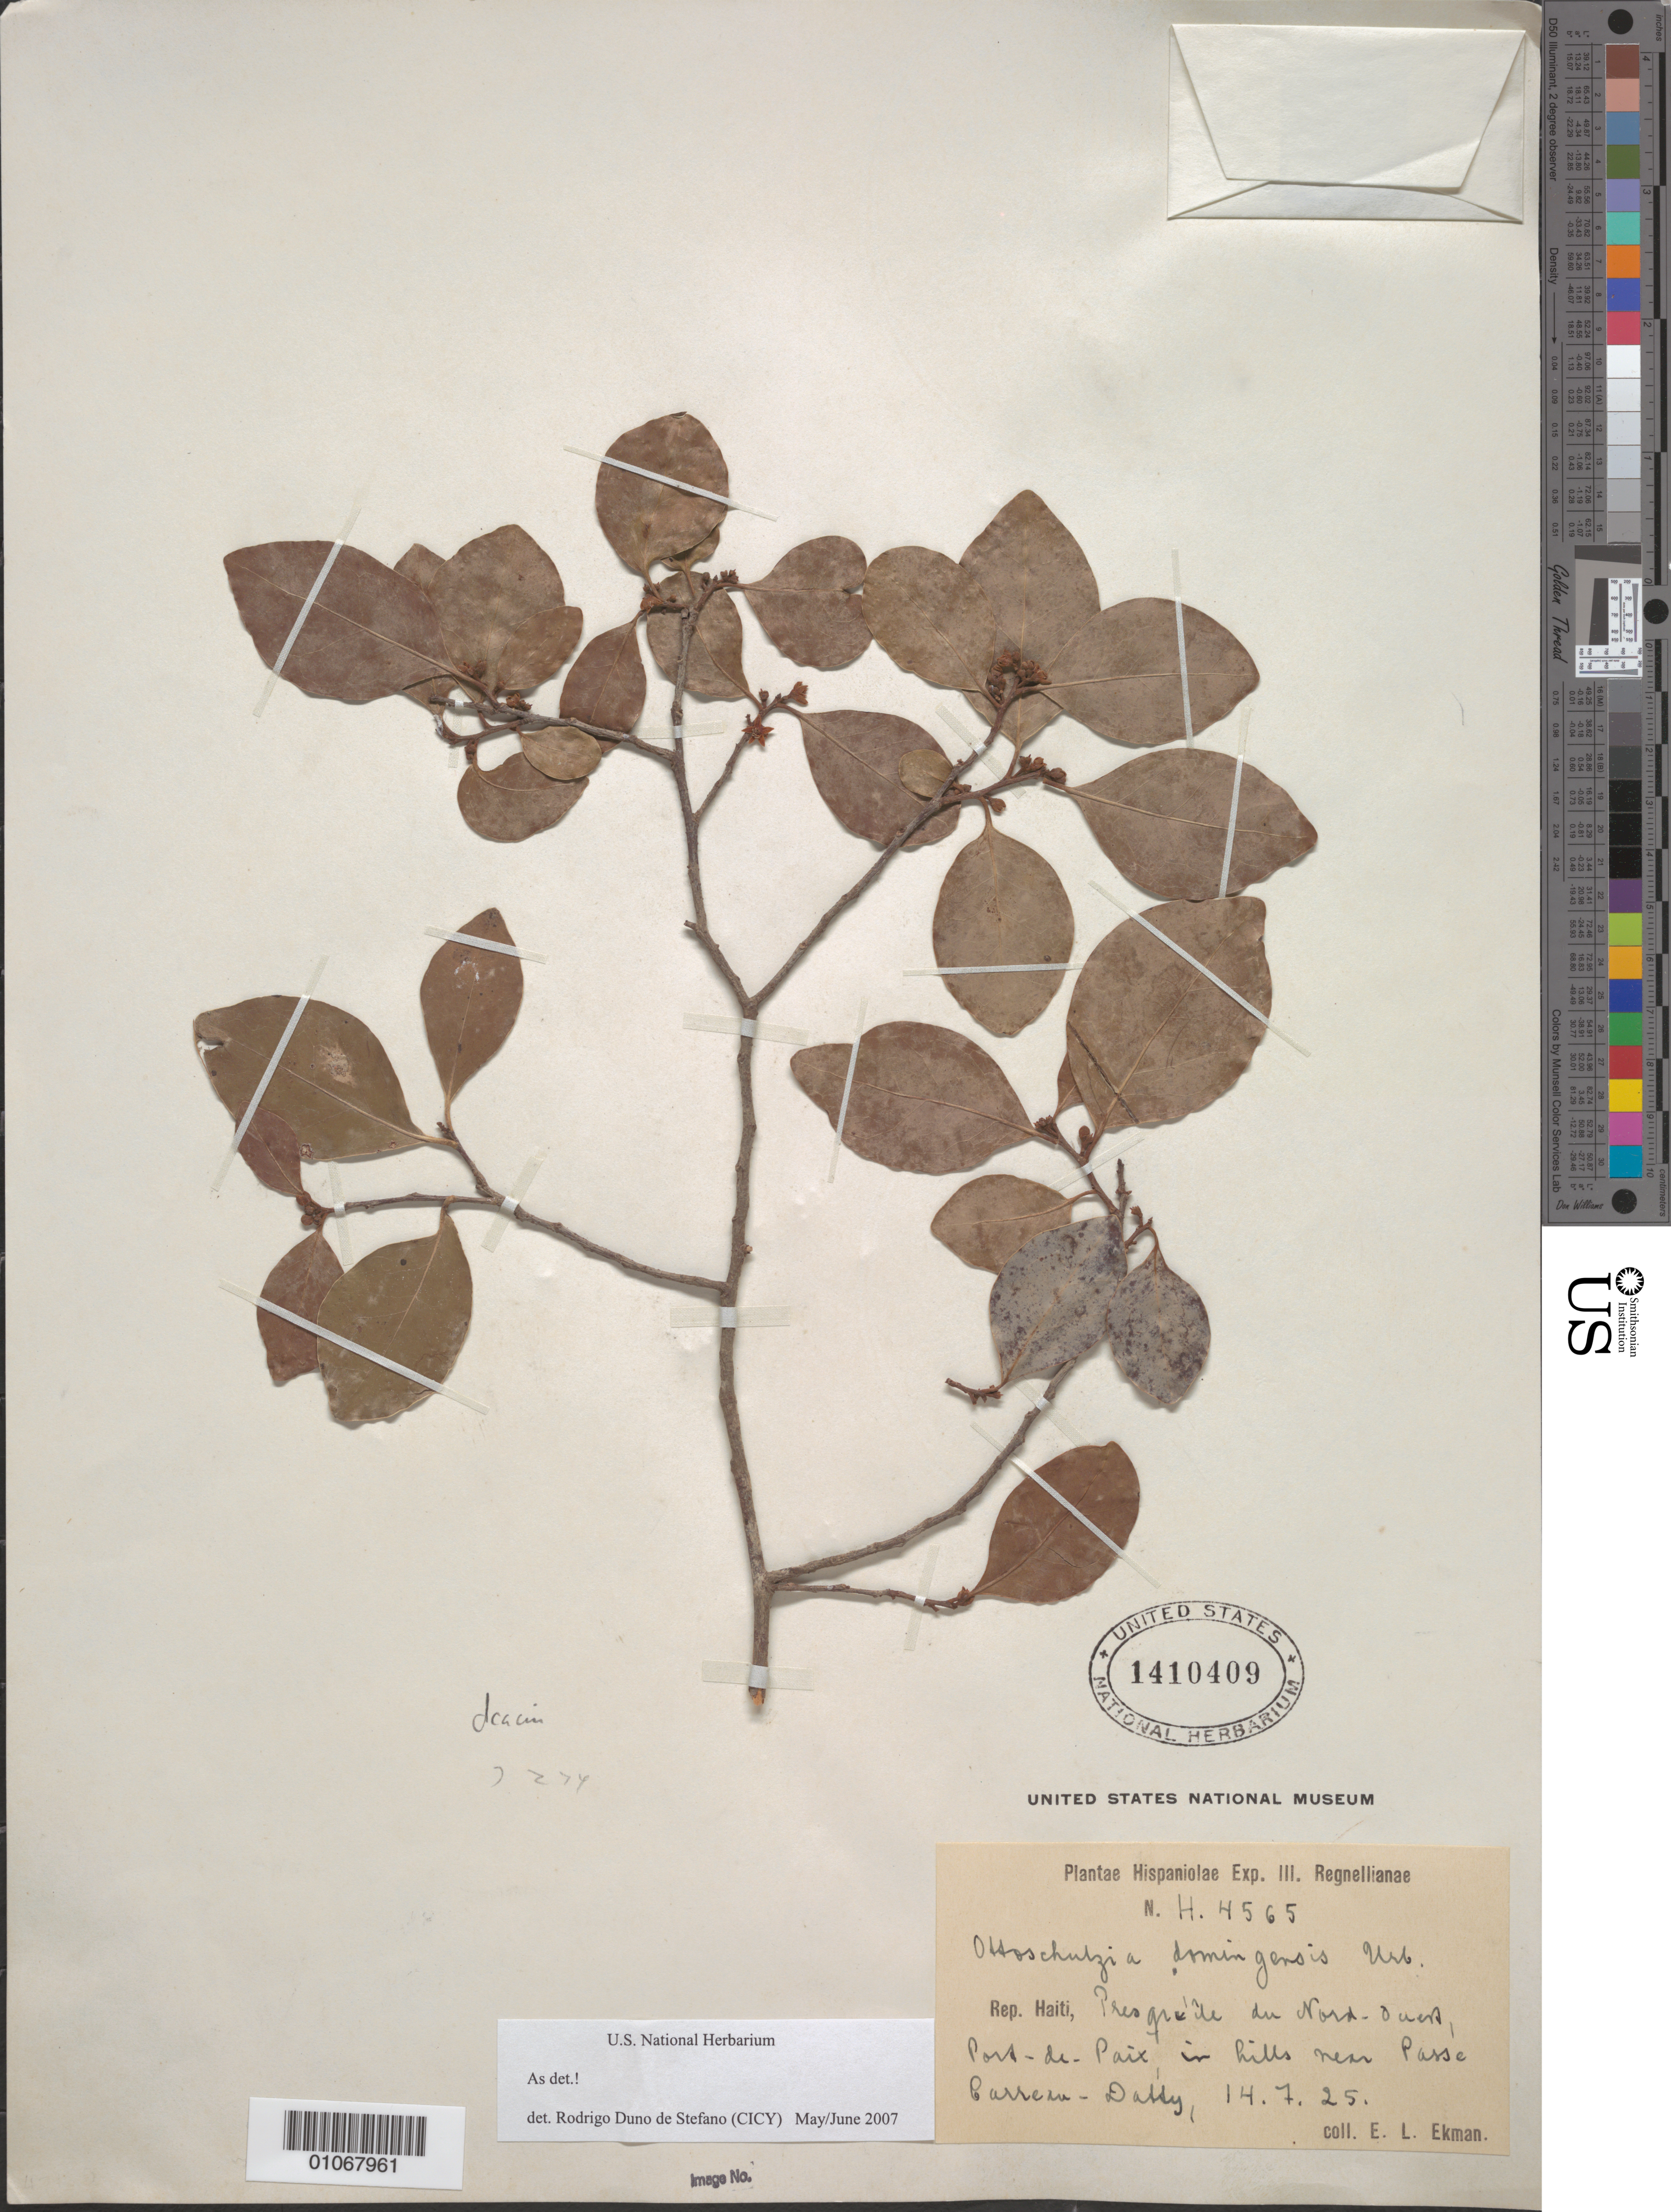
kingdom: Plantae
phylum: Tracheophyta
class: Magnoliopsida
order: Metteniusales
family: Metteniusaceae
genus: Ottoschulzia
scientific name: Ottoschulzia domingensis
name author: Urb.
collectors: E. L. Ekman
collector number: H 4565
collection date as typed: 14 Jul 1925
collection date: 1925-07-14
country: Haiti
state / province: Nord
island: Hispaniola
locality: Hills near Passe.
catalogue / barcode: US 1410409